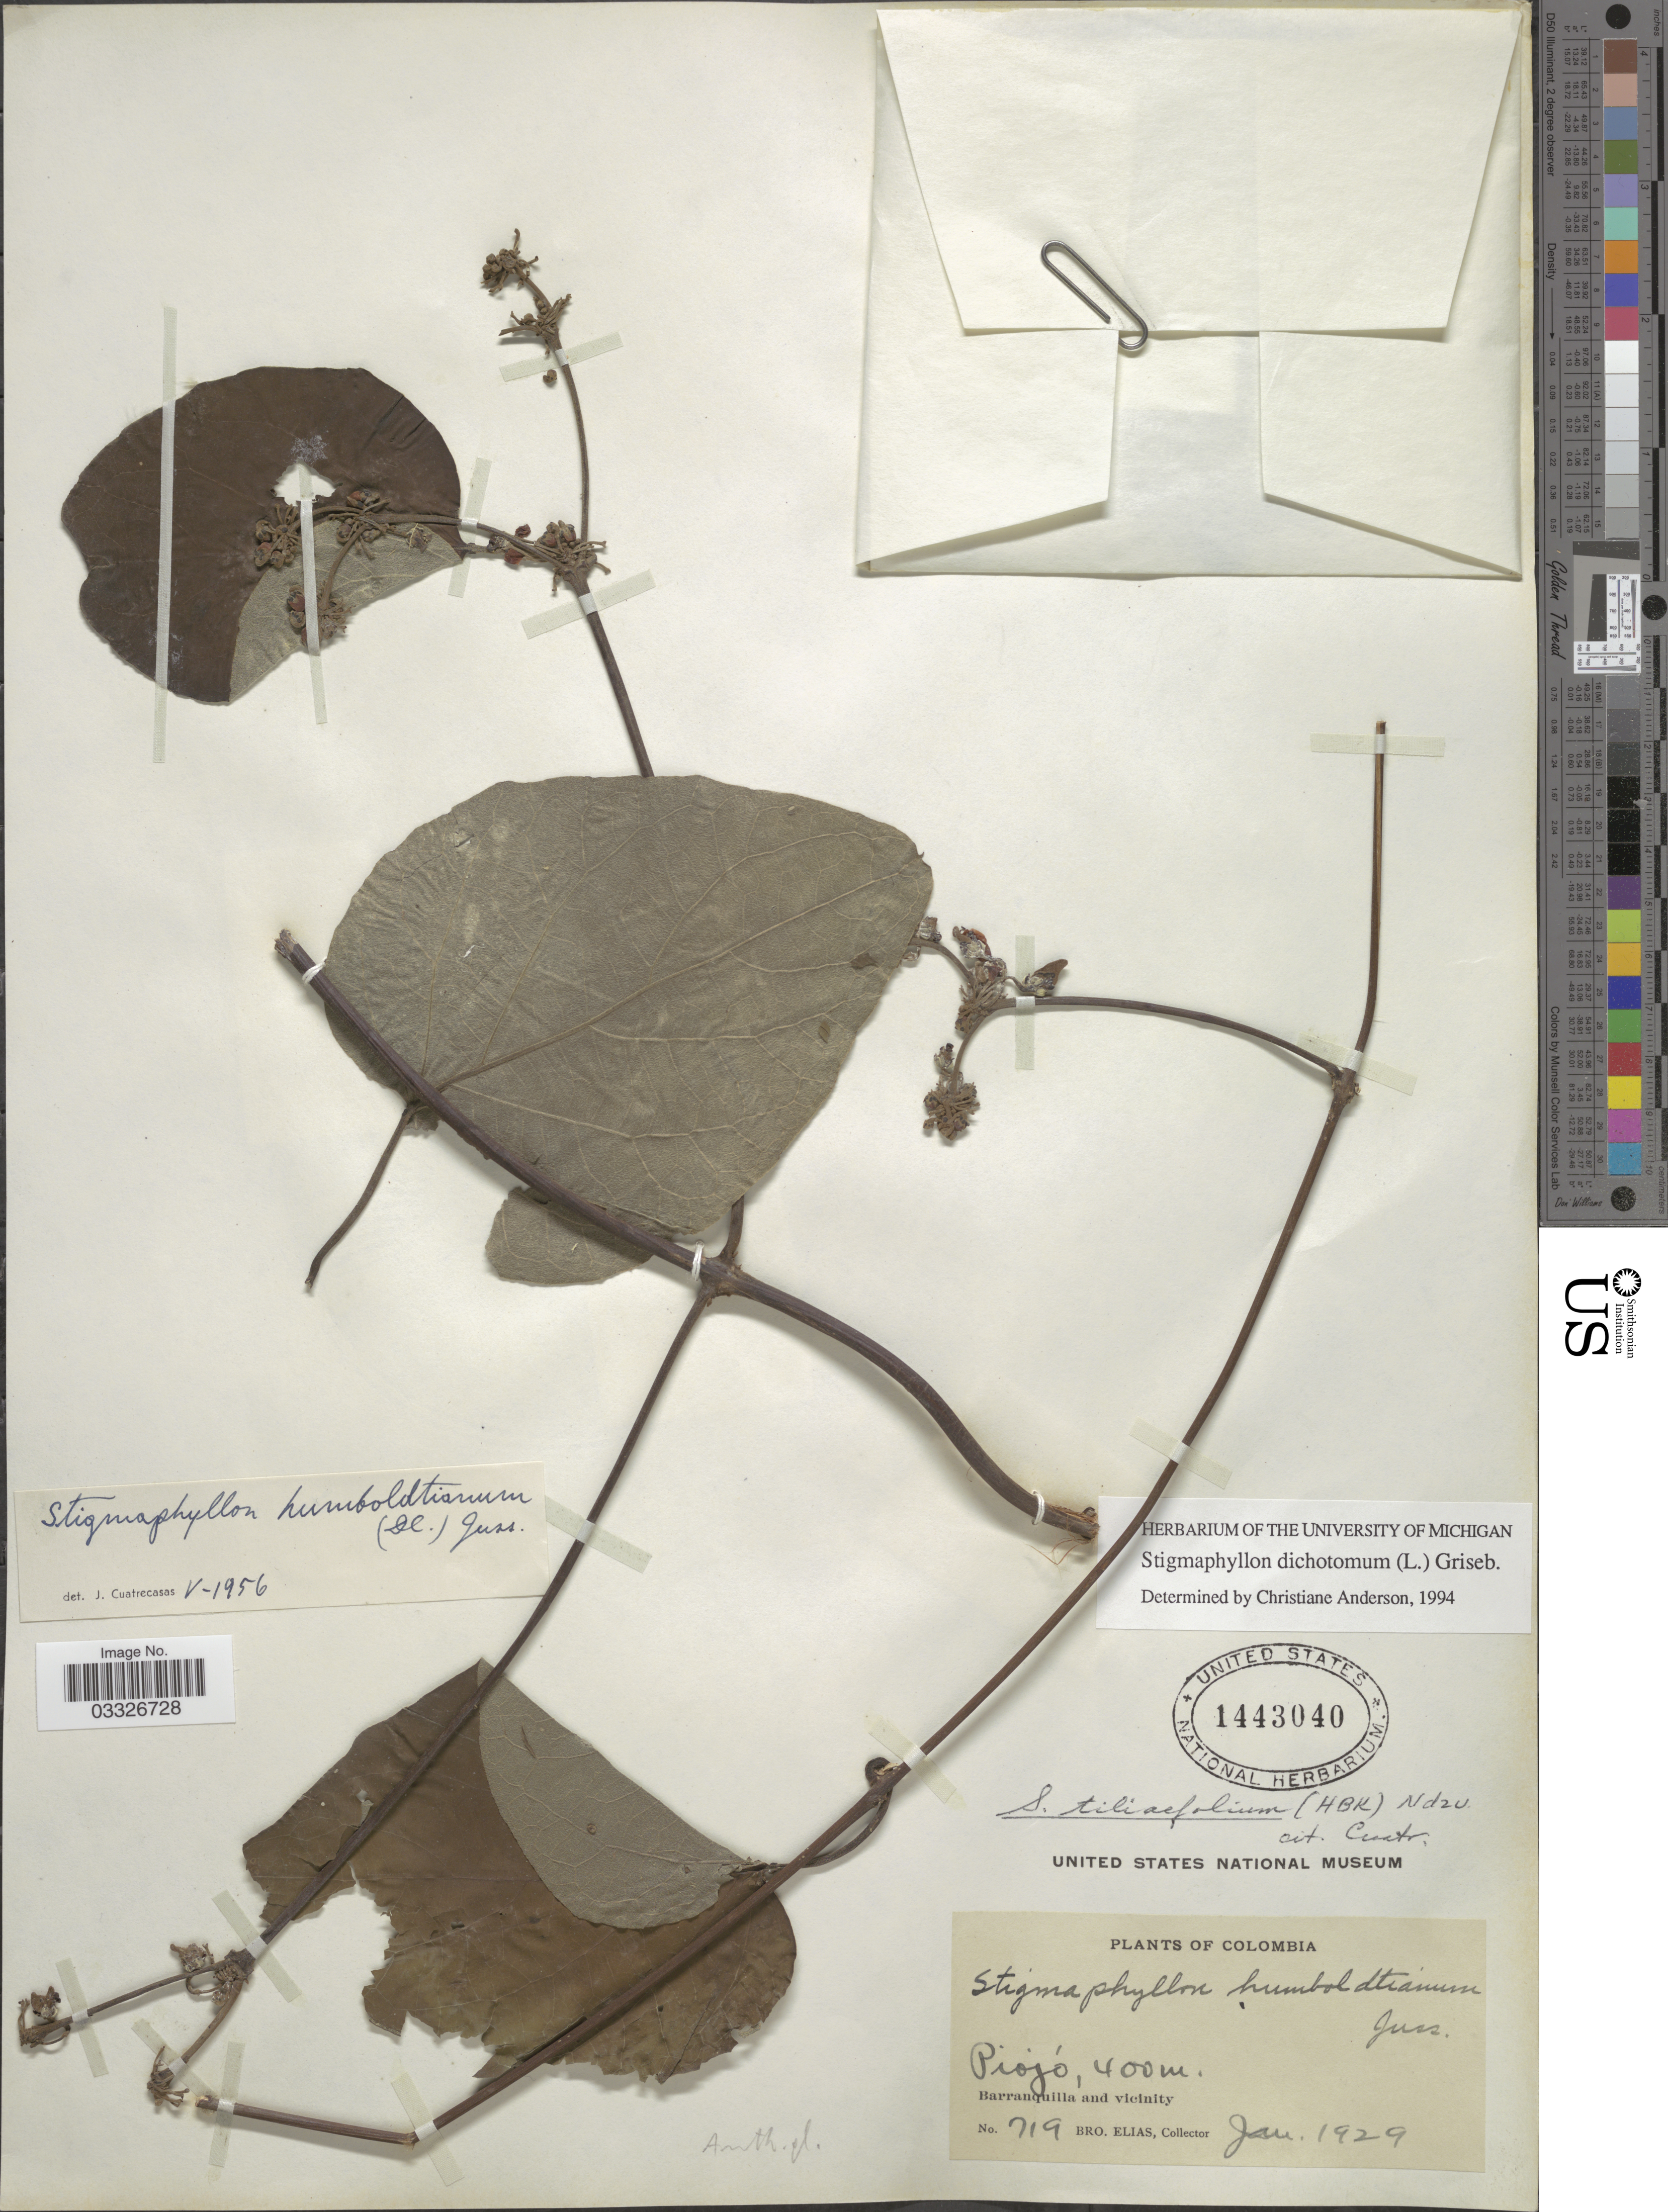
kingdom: Plantae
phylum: Tracheophyta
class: Magnoliopsida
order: Malpighiales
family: Malpighiaceae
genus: Stigmaphyllon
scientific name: Stigmaphyllon dichotomum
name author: Griseb.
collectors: Bro. Elias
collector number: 719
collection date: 1929-01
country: Colombia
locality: Piojó. Barranquilla and vicinity.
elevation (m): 400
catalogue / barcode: US 1443040